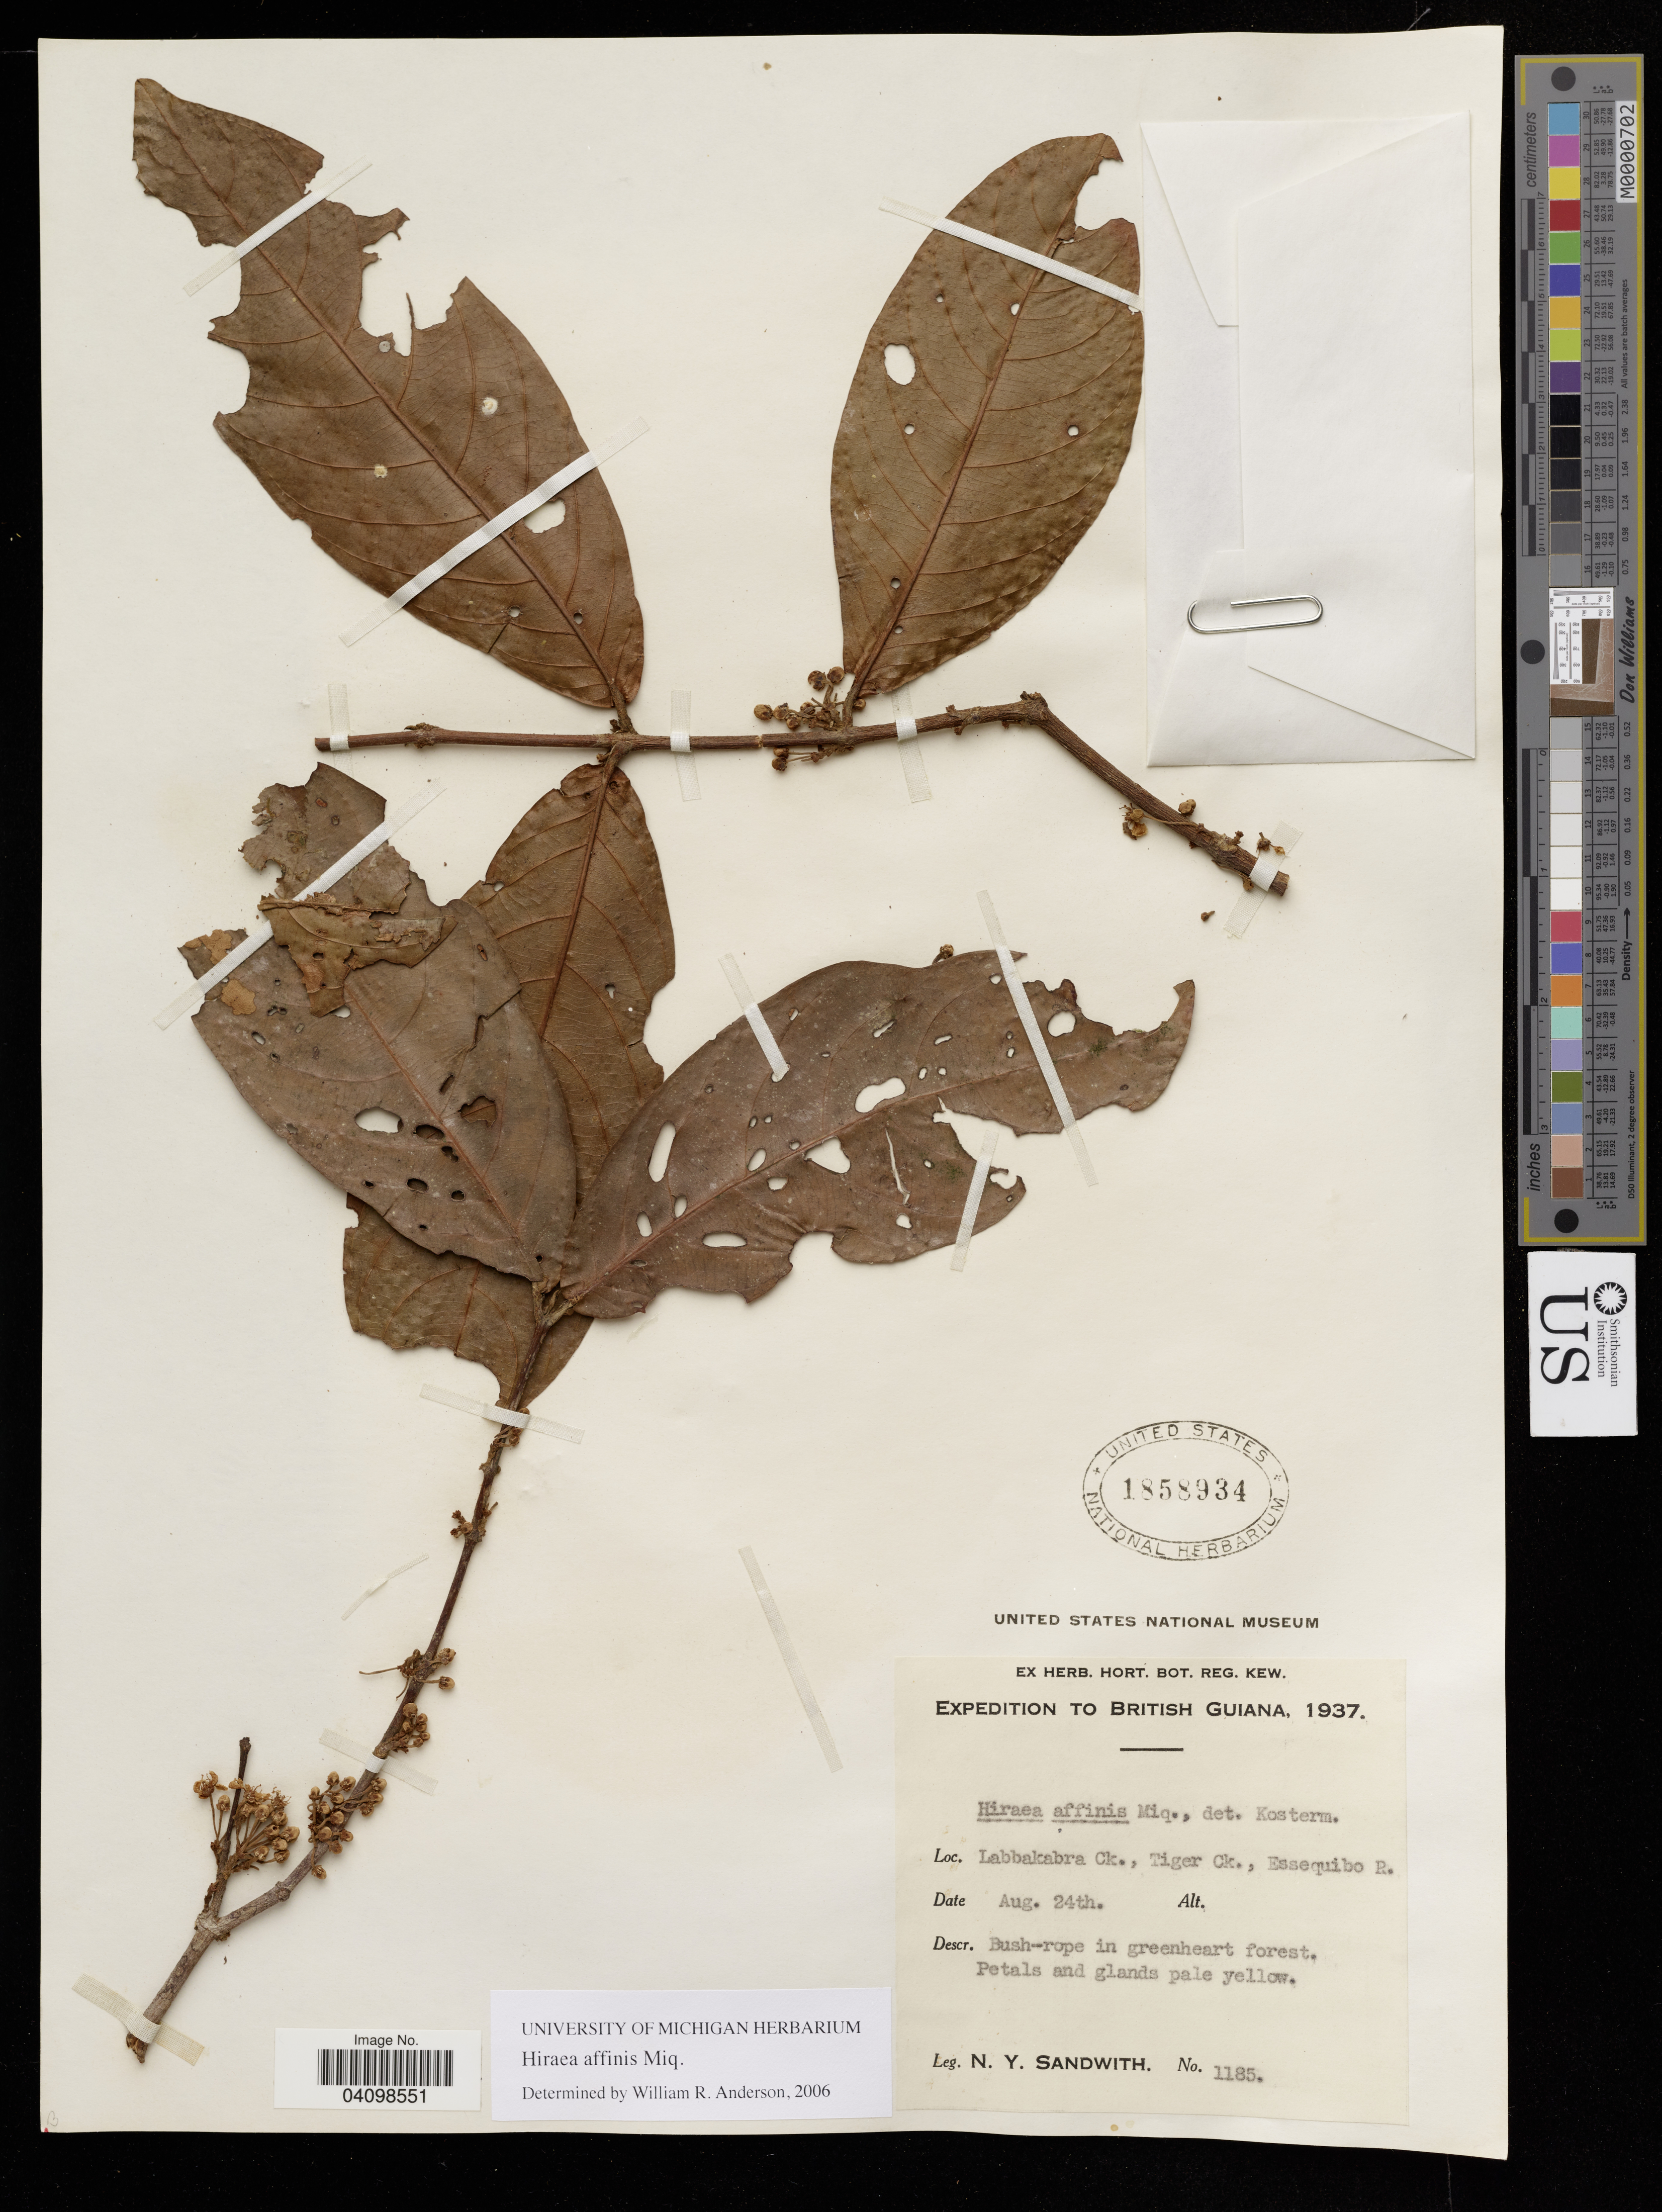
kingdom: Plantae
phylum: Tracheophyta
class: Magnoliopsida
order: Malpighiales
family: Malpighiaceae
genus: Hiraea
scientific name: Hiraea affinis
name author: Miq.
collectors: N. Y. Sandwith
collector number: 1185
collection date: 1937-08-24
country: Guyana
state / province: Essequibo Islands-West Demerara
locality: Labbakabra Ck., Tiger Ck., Essequibo R.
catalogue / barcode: US 1858934